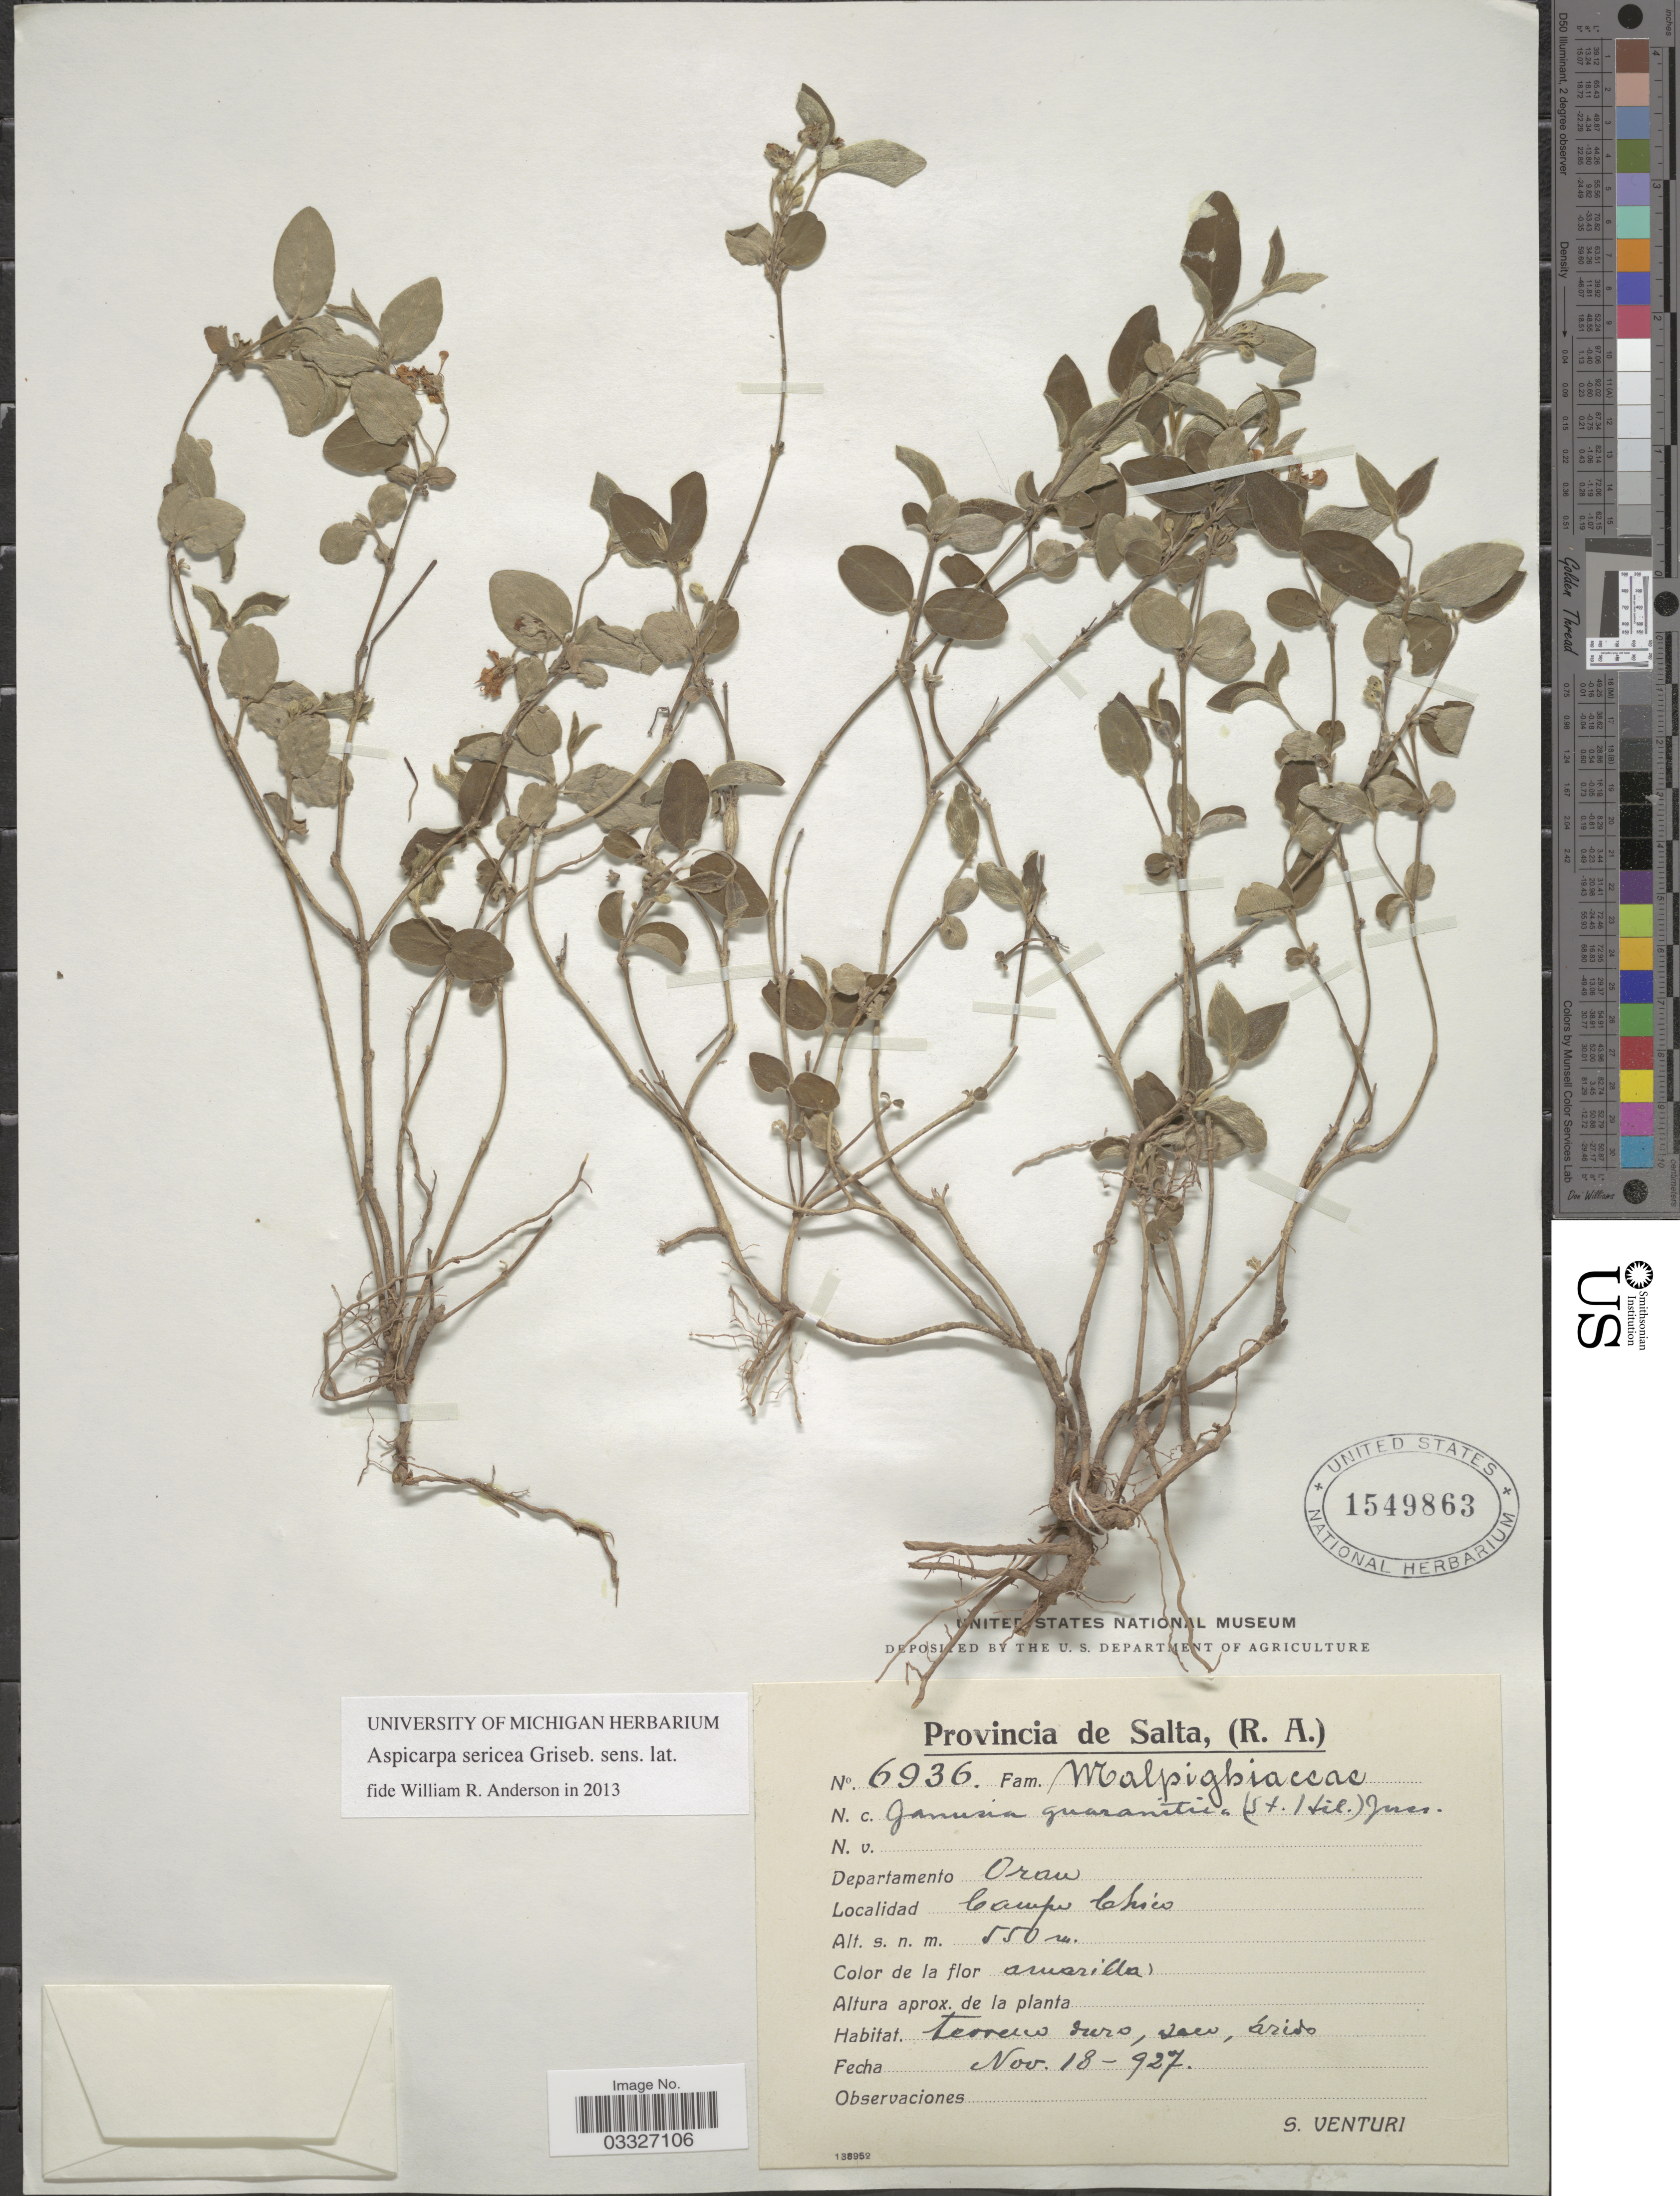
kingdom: Plantae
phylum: Tracheophyta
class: Magnoliopsida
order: Malpighiales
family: Malpighiaceae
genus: Aspicarpa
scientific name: Aspicarpa sericea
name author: Griseb.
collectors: S. Venturi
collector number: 6936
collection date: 1927-11-18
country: Argentina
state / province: Salta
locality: Departamento Oran. Campo Chico.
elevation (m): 550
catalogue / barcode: US 1549863